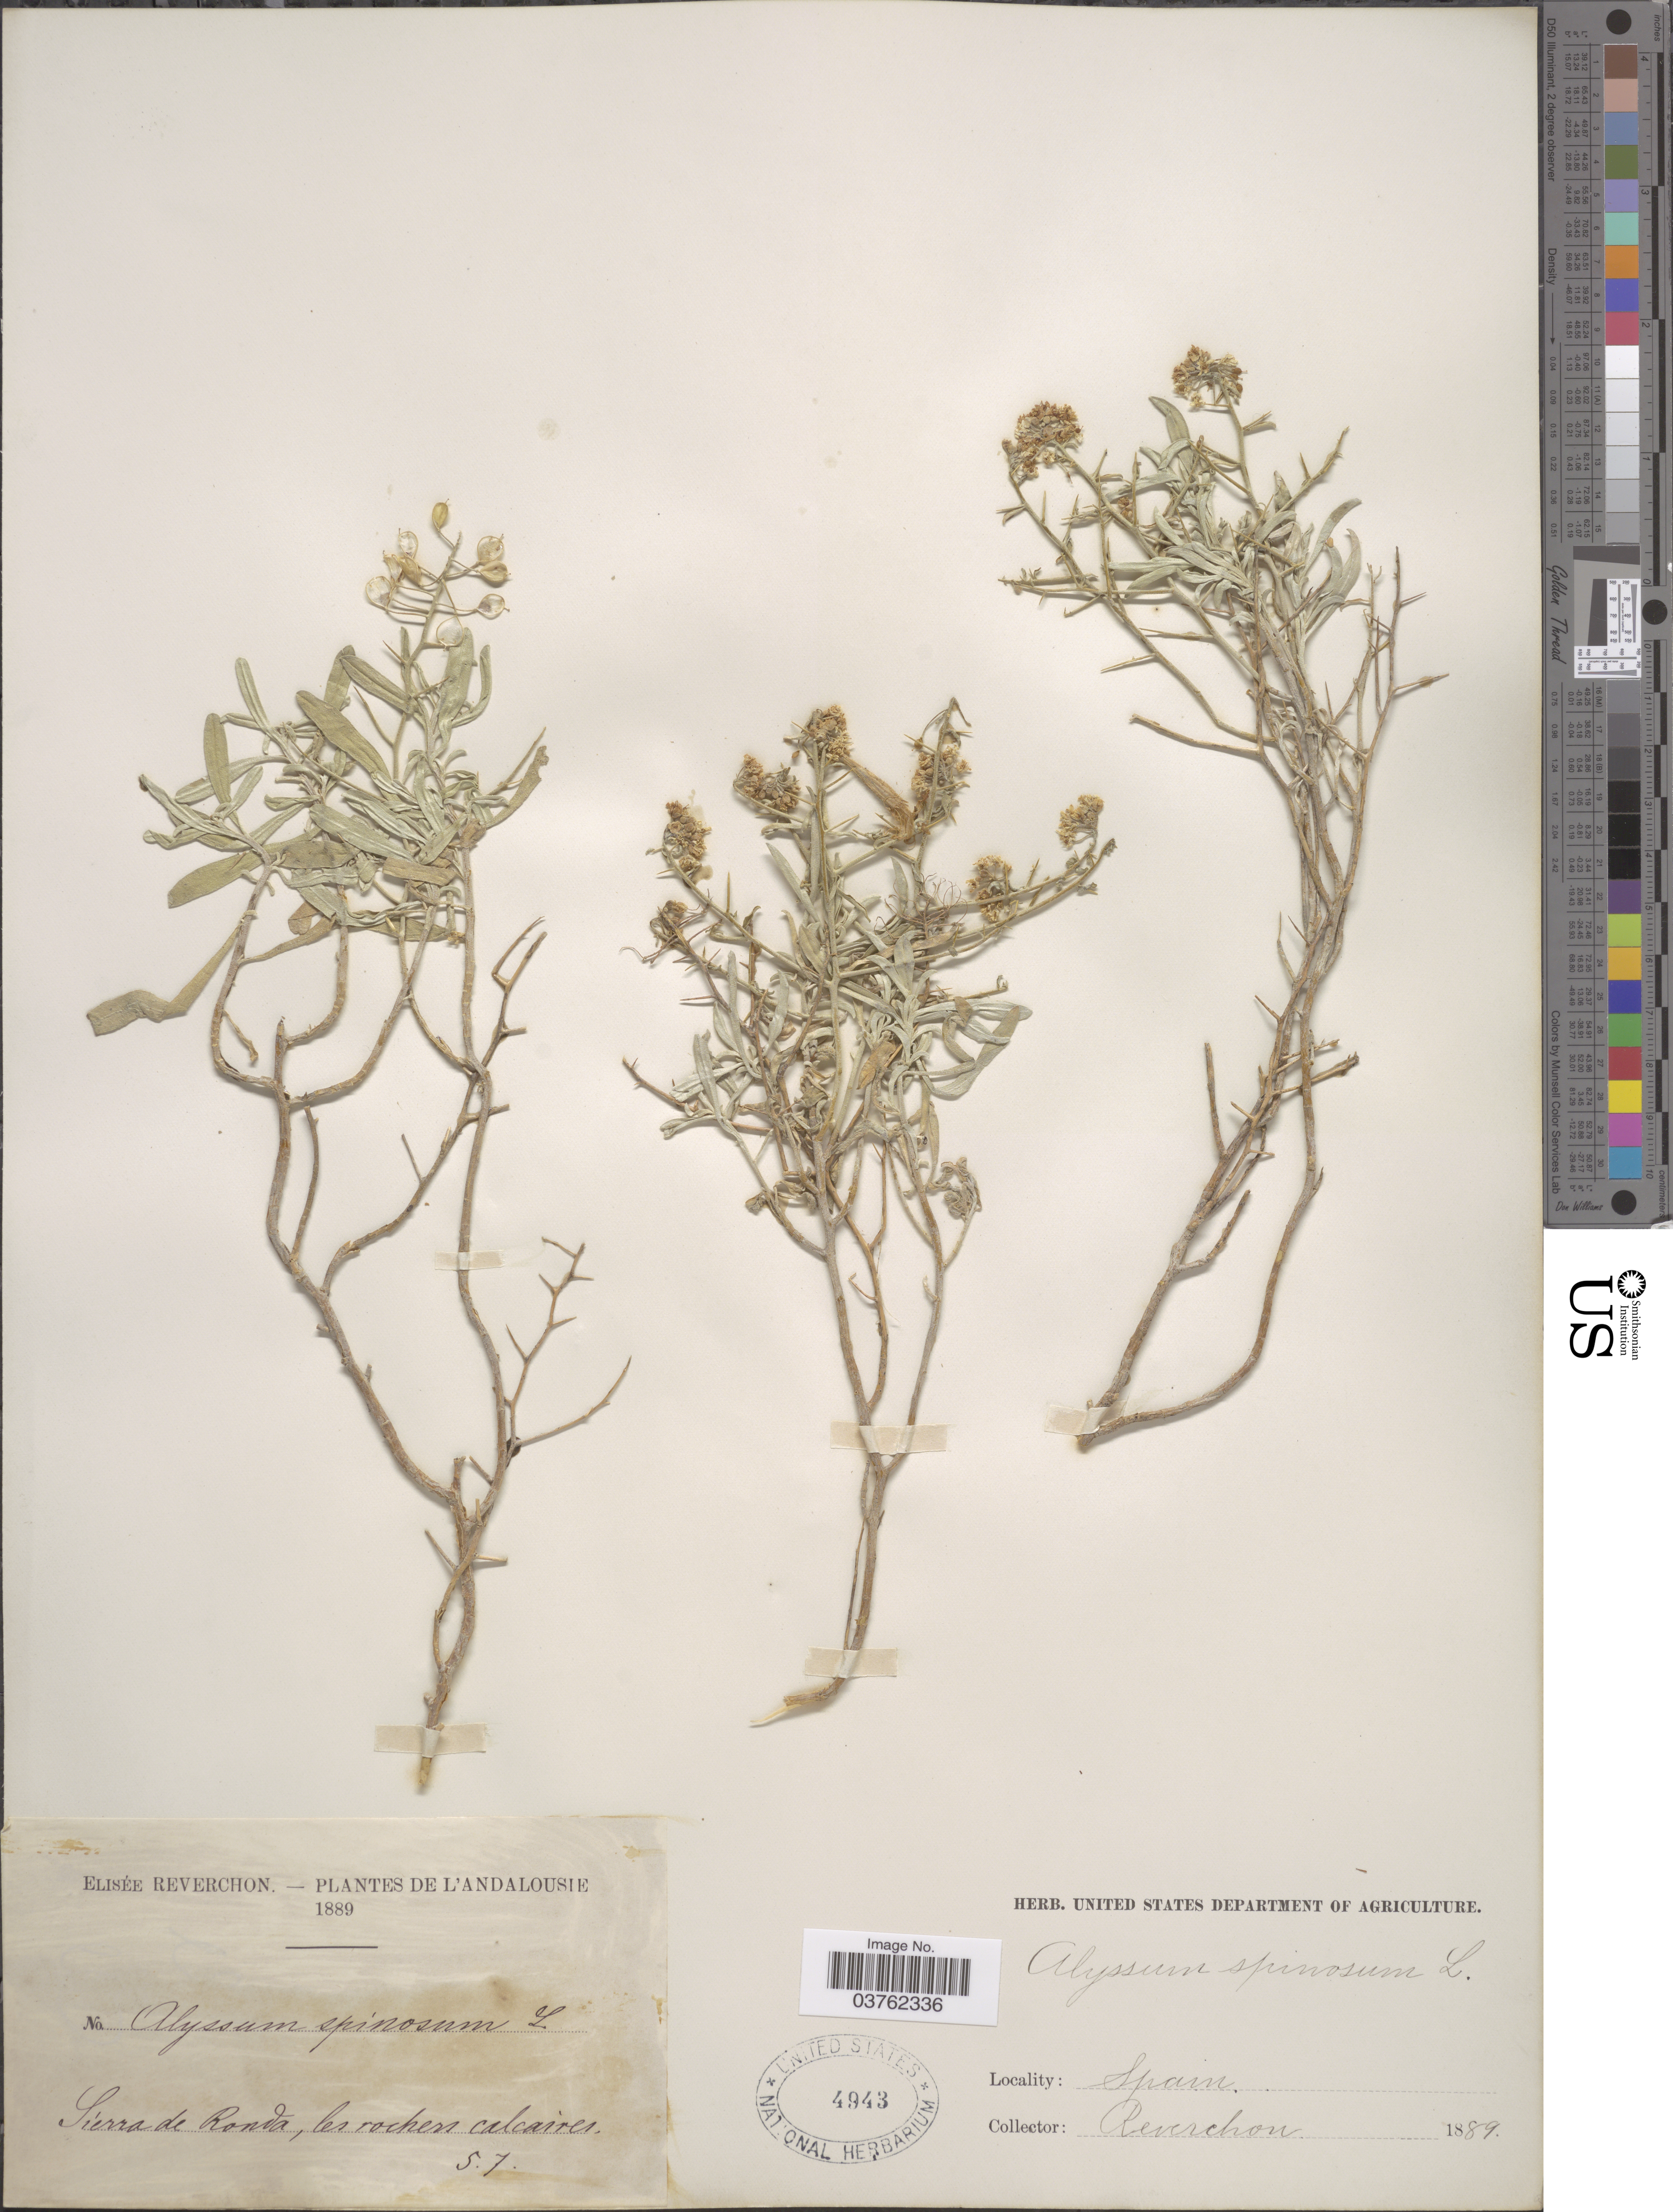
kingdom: Plantae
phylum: Tracheophyta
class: Magnoliopsida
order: Brassicales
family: Brassicaceae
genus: Ptilotrichum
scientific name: Ptilotrichum spinosum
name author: Boiss.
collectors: E. Reverchon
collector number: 57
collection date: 1889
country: Spain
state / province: Andalucía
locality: L'Andalousie. Sierra de Ronda, les rochers calcaires.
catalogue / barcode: US 4943